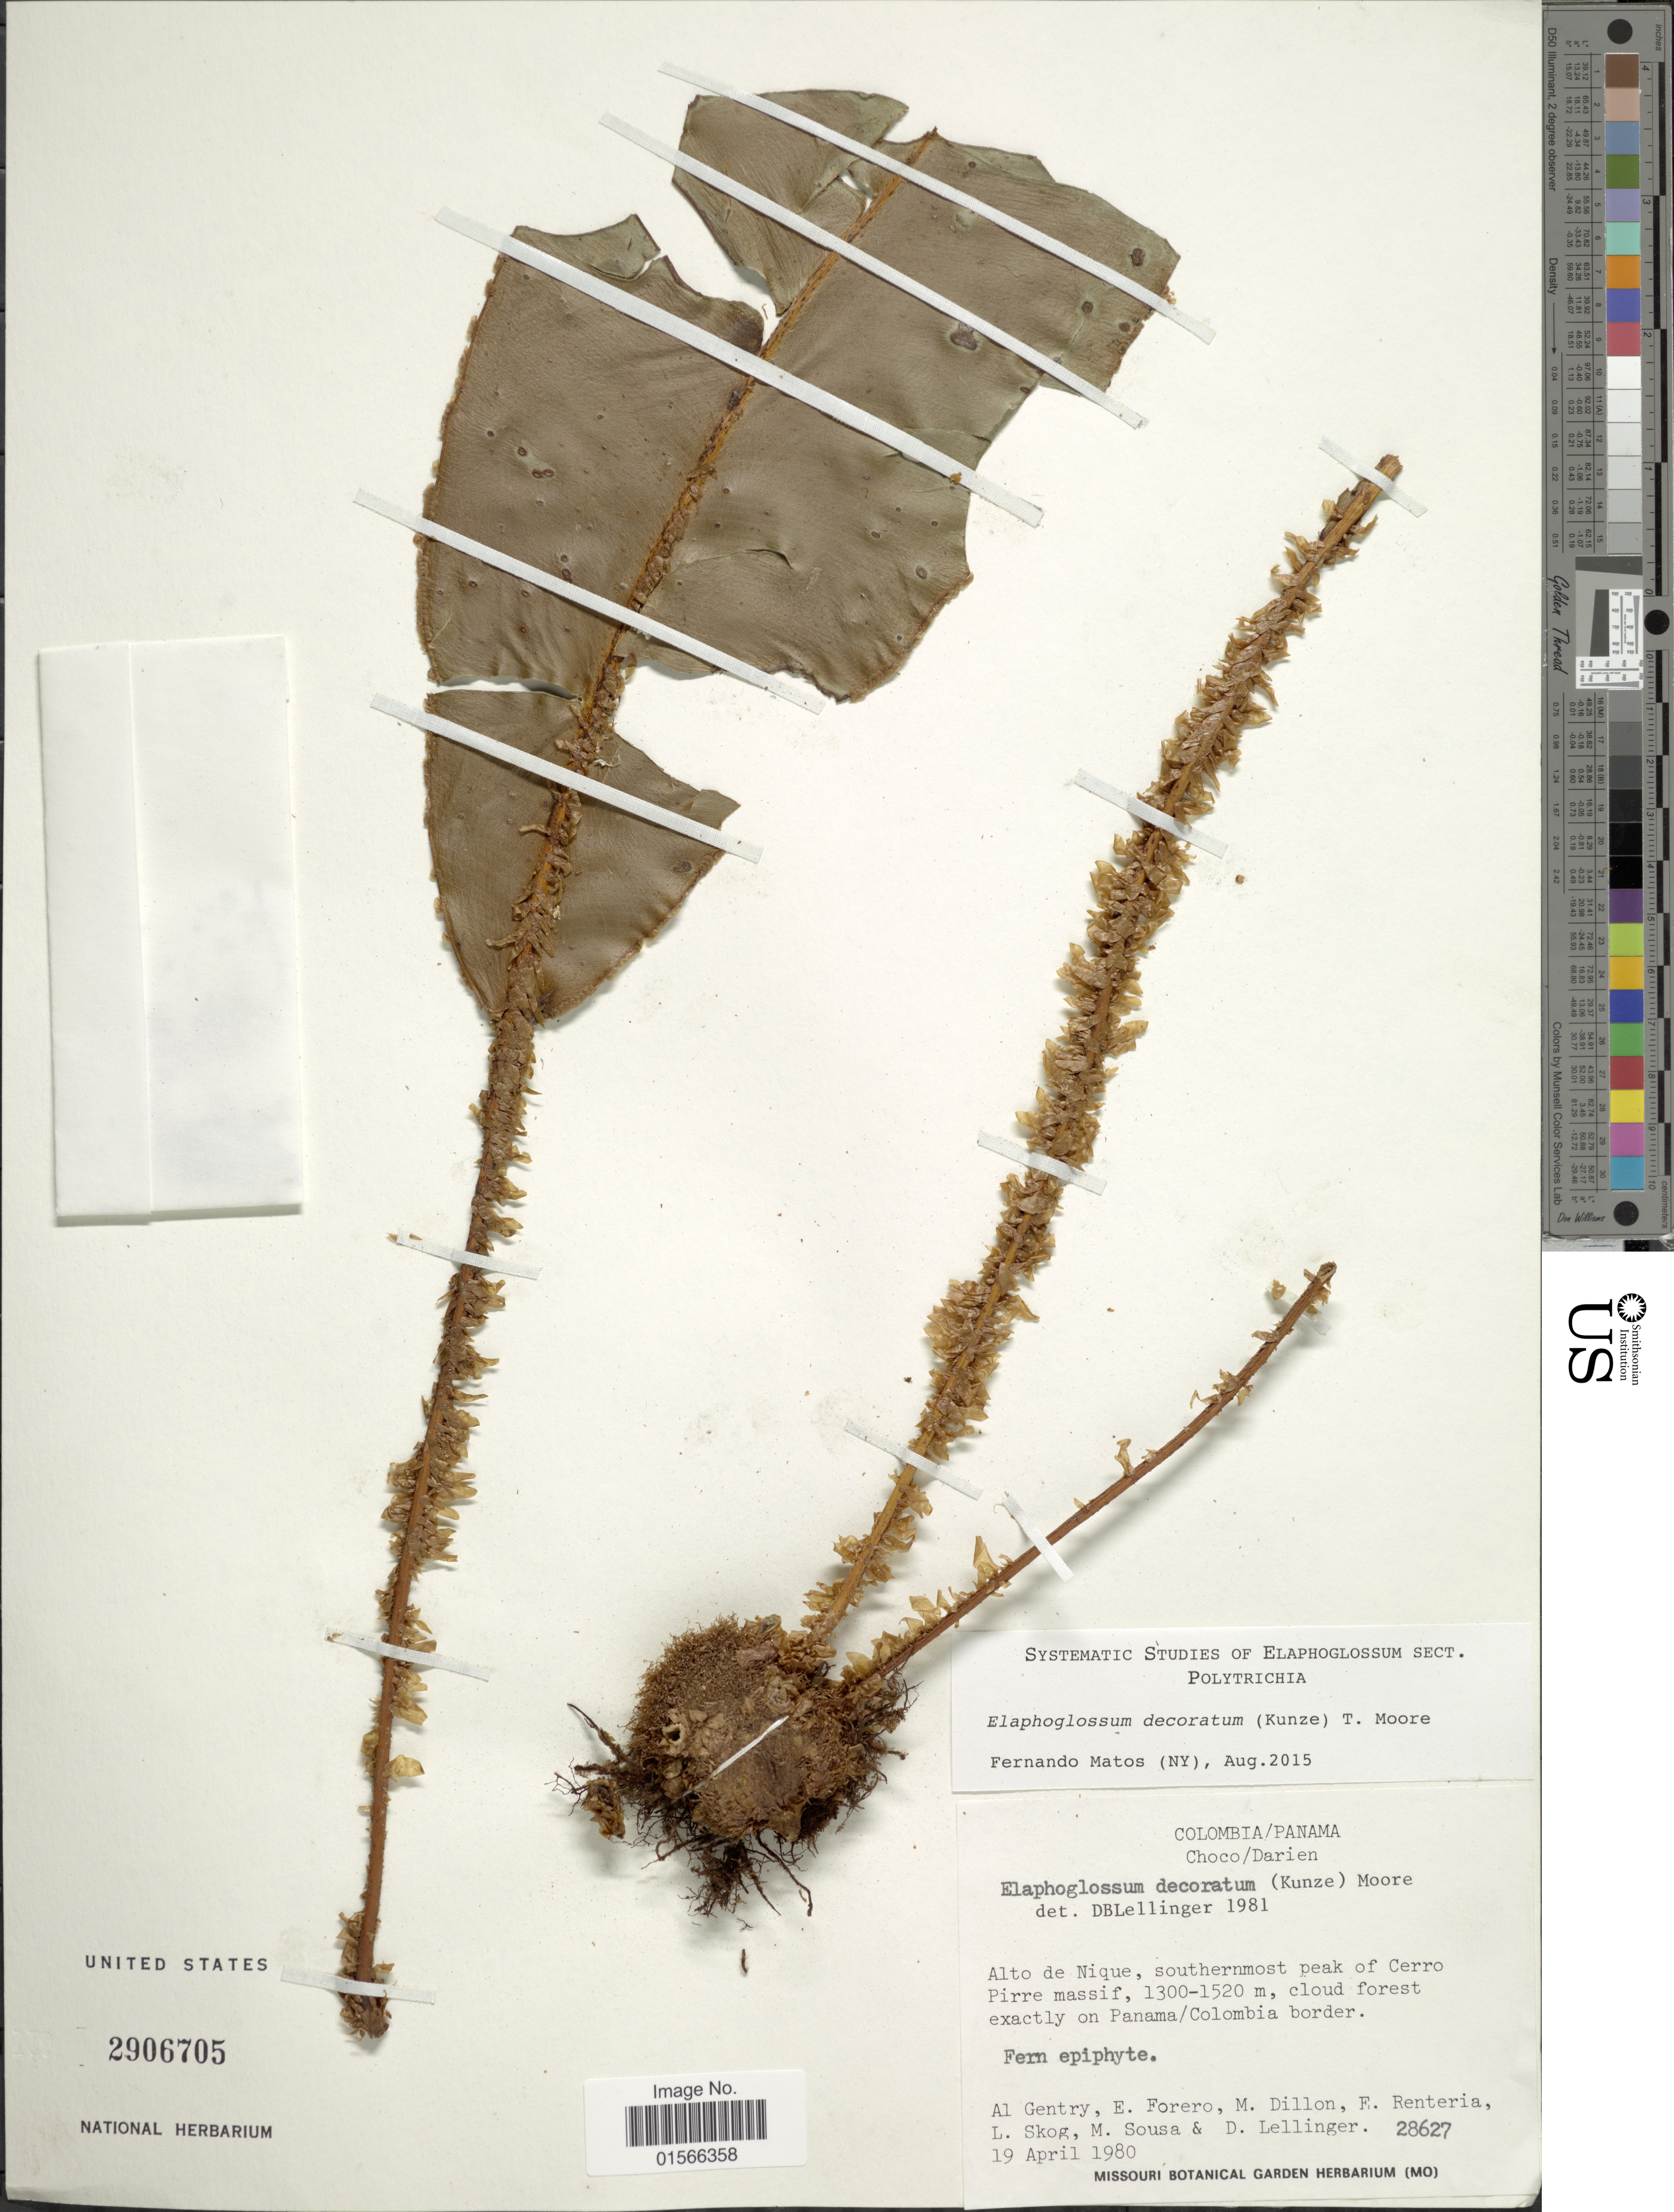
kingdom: Plantae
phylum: Tracheophyta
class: Polypodiopsida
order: Polypodiales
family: Dryopteridaceae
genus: Elaphoglossum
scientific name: Elaphoglossum decoratum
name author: (Kunze) T. Moore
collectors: A. H. Gentry, E. Forero, M. O. Dillon, E. Renteria & et al.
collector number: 28627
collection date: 1980-04-19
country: Panama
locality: Colombia/Panama, Choco/Darien, Alto de Nique, southernmost peak of Cerro Pirre massif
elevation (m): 1300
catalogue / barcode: US 2906705